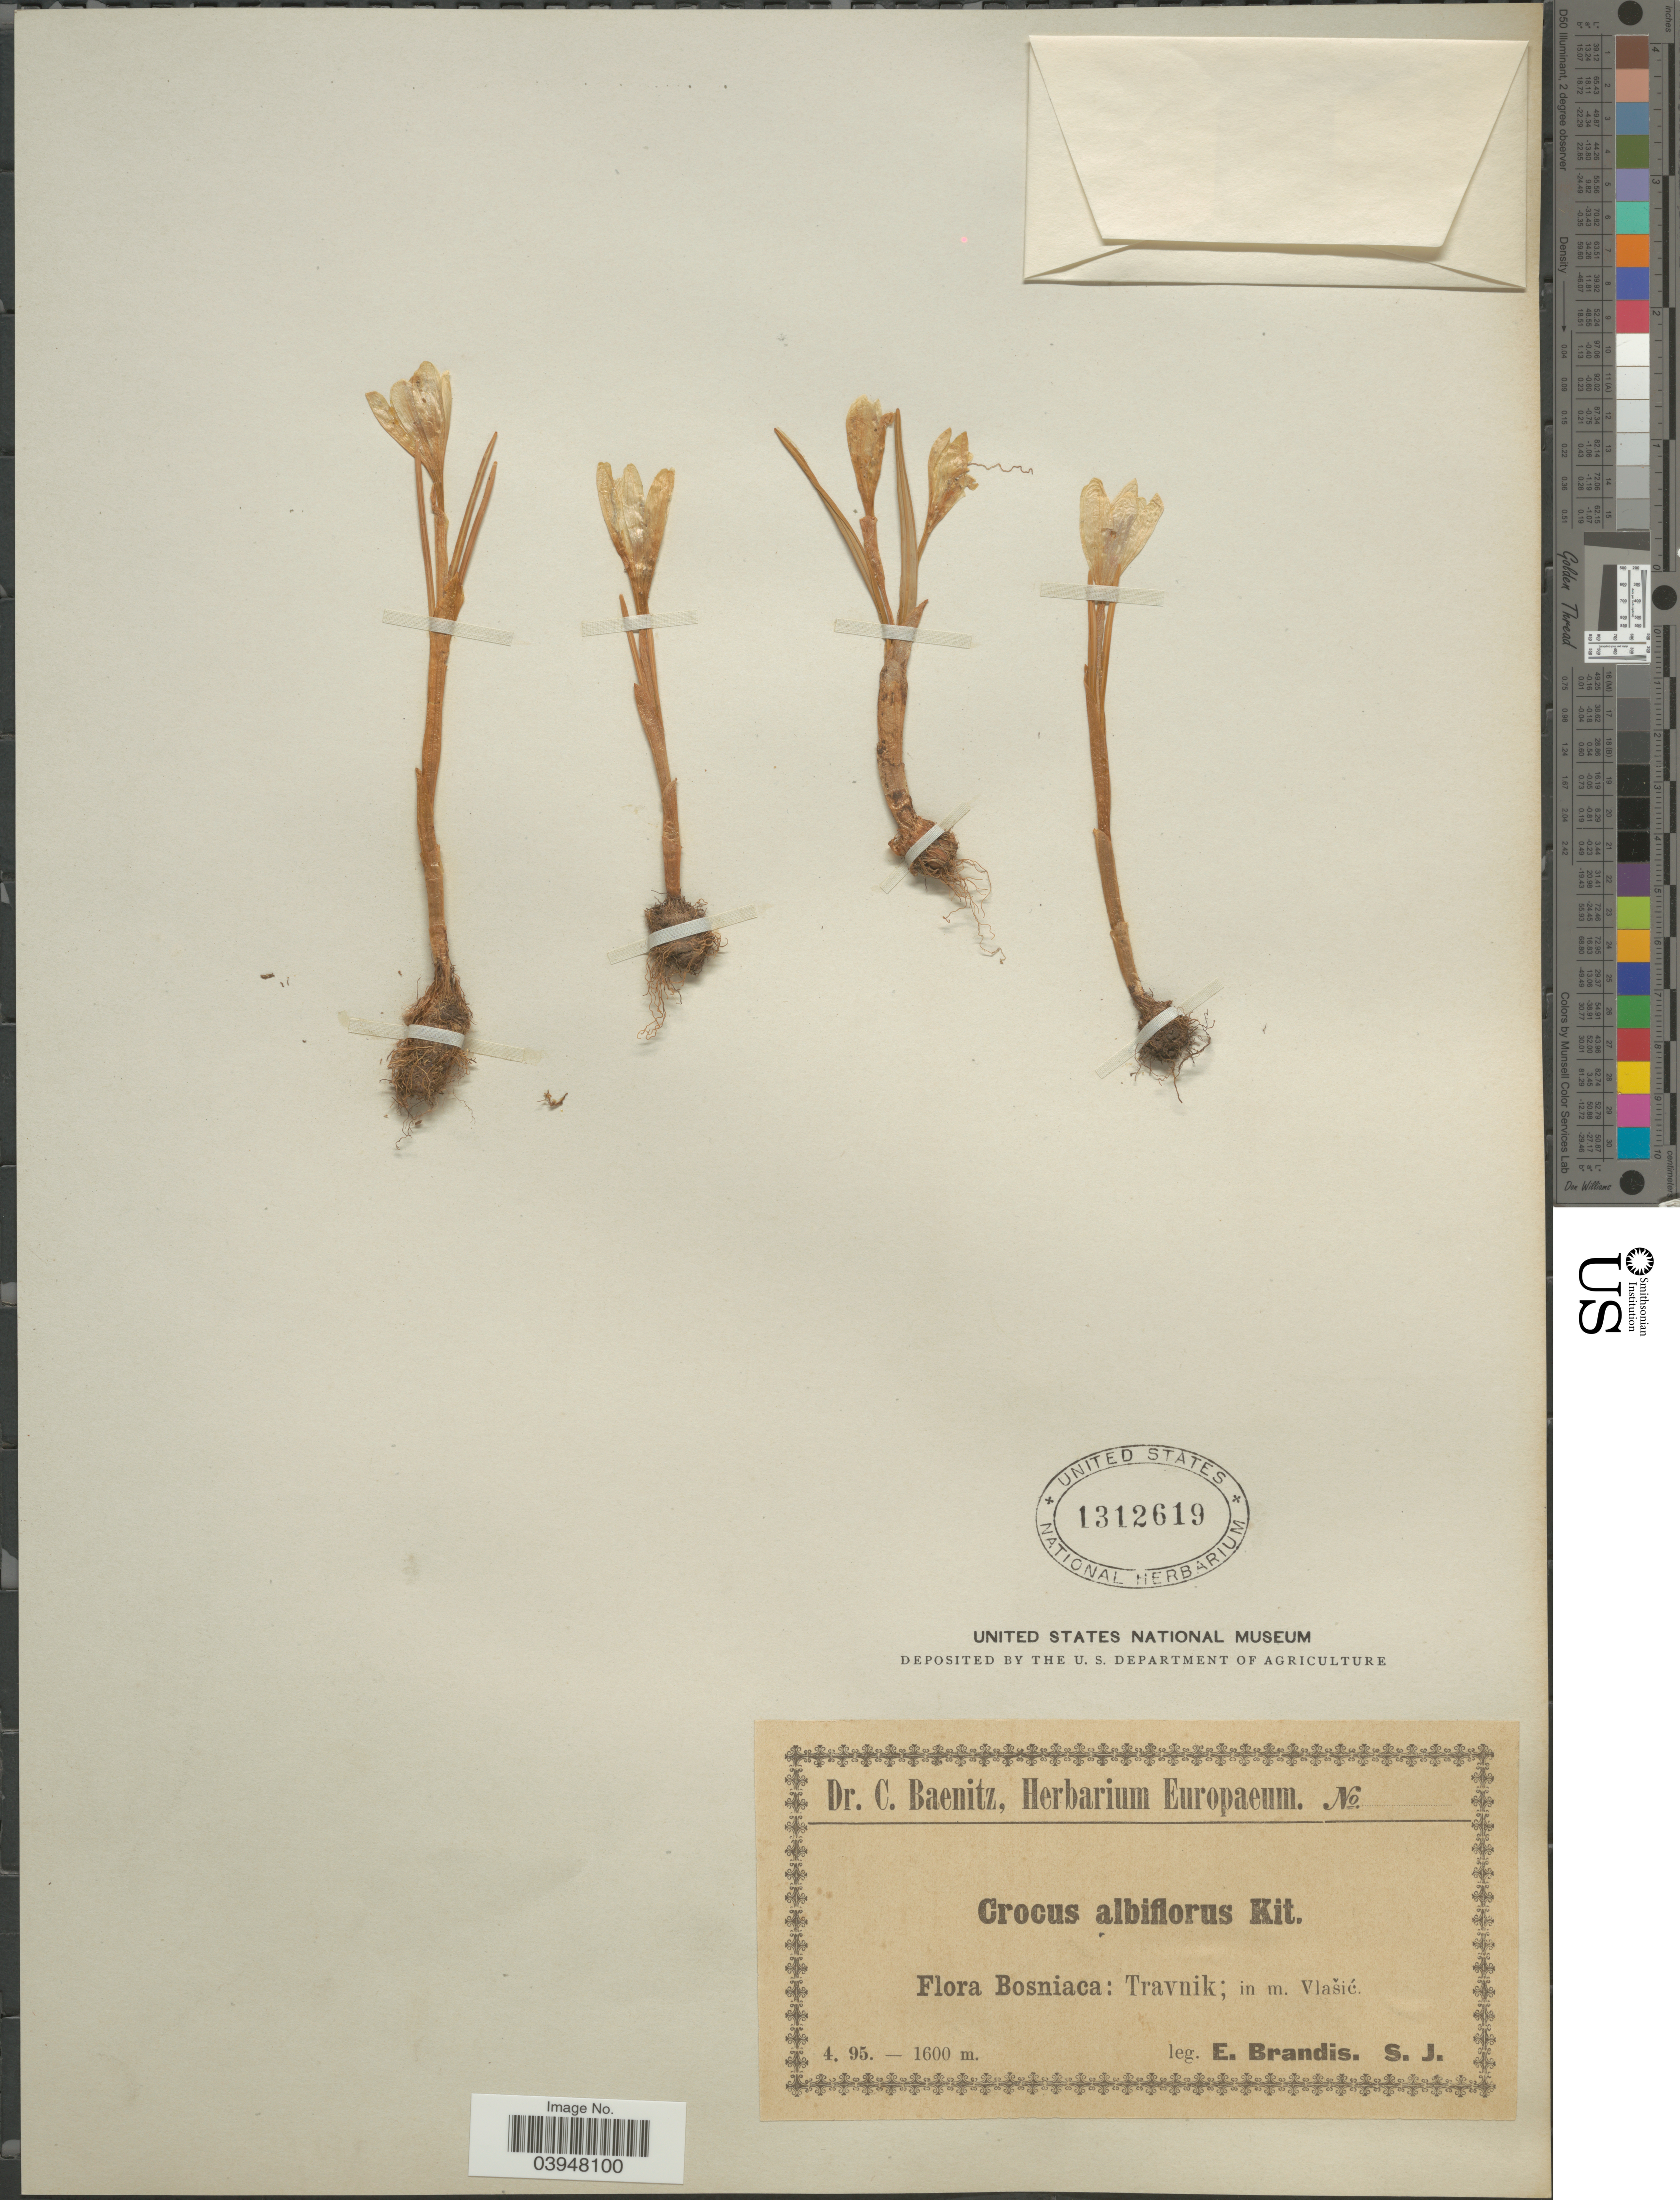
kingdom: Plantae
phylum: Tracheophyta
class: Liliopsida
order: Asparagales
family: Iridaceae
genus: Crocus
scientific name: Crocus albiflorus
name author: Kit. ex Schult.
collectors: E. Brandis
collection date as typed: Transcribed d/m/y: /4/95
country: Bosnia and Herzegovina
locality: Bosniaca: Travnik; in m. Vlašić.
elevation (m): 1600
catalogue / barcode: US 1312619